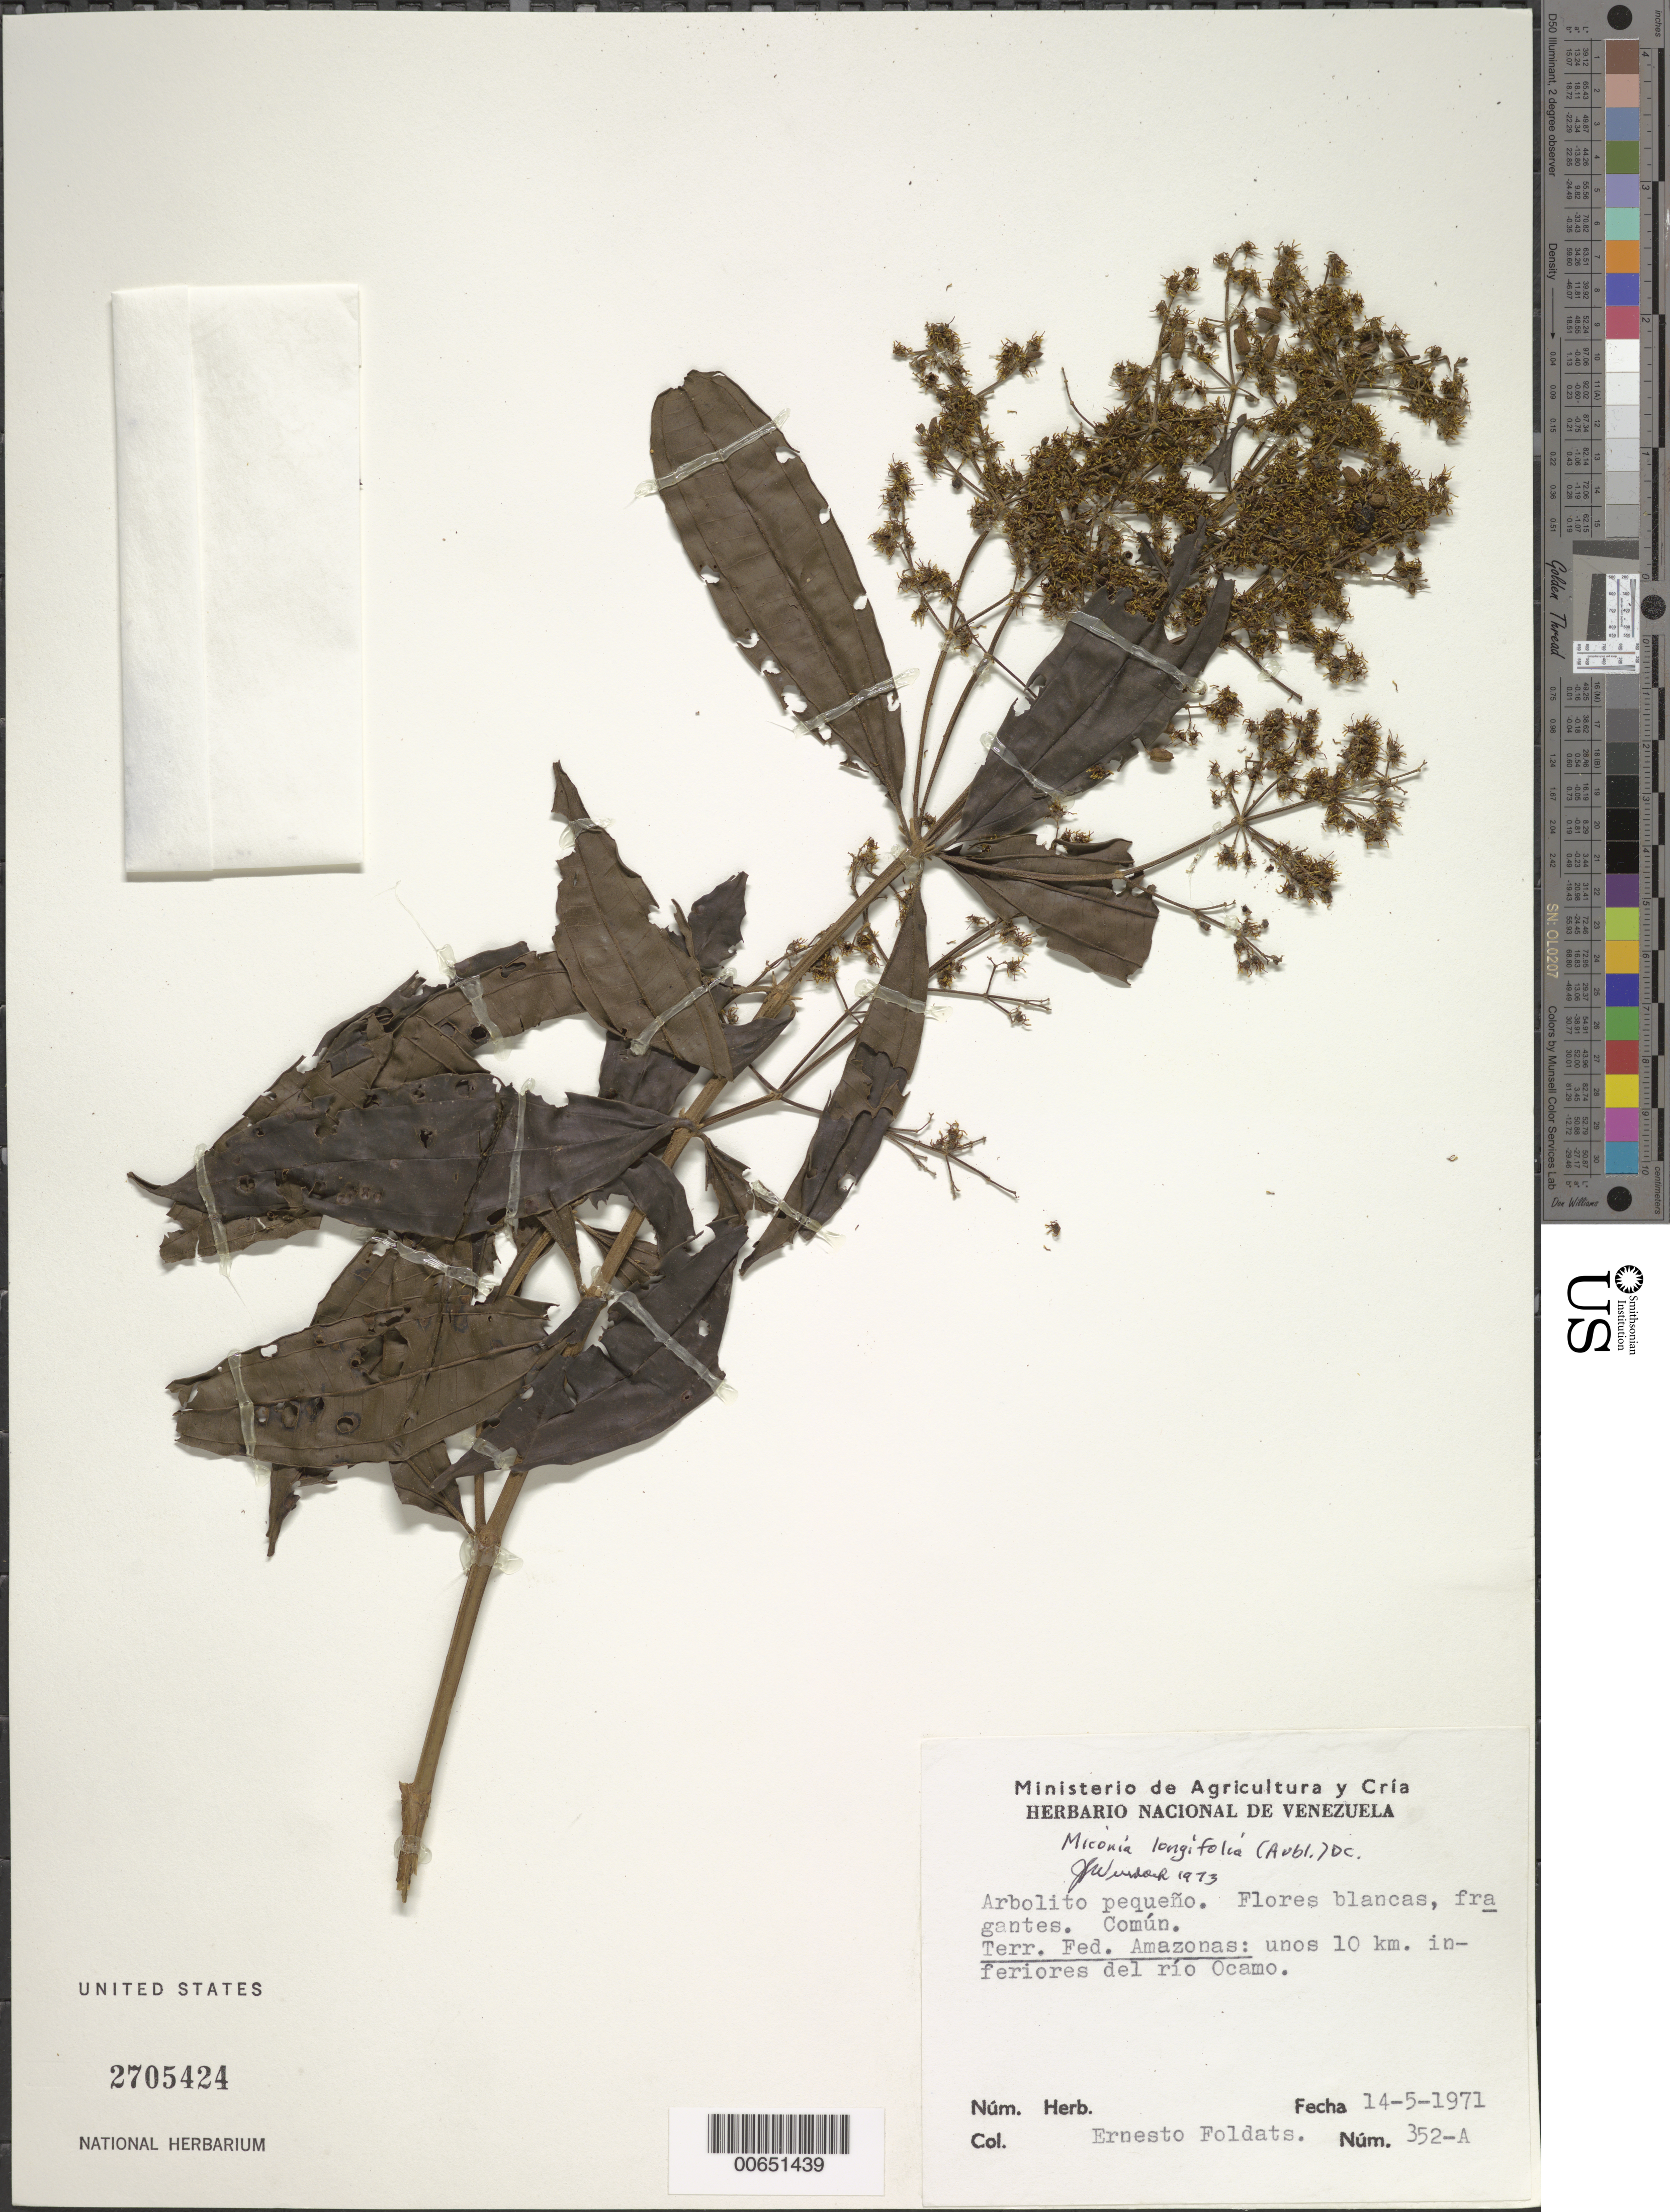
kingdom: Plantae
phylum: Tracheophyta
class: Magnoliopsida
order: Myrtales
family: Melastomataceae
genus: Miconia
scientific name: Miconia longifolia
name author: (Aubl.) DC.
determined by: Wurdack, John J., (US), US (UNITED STATES)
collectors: E. Foldats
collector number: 352 A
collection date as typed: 14-May-71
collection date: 1971-05-14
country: Venezuela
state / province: Amazonas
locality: Río Ocamo, 1-10 km inferíores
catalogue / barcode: US 2705424